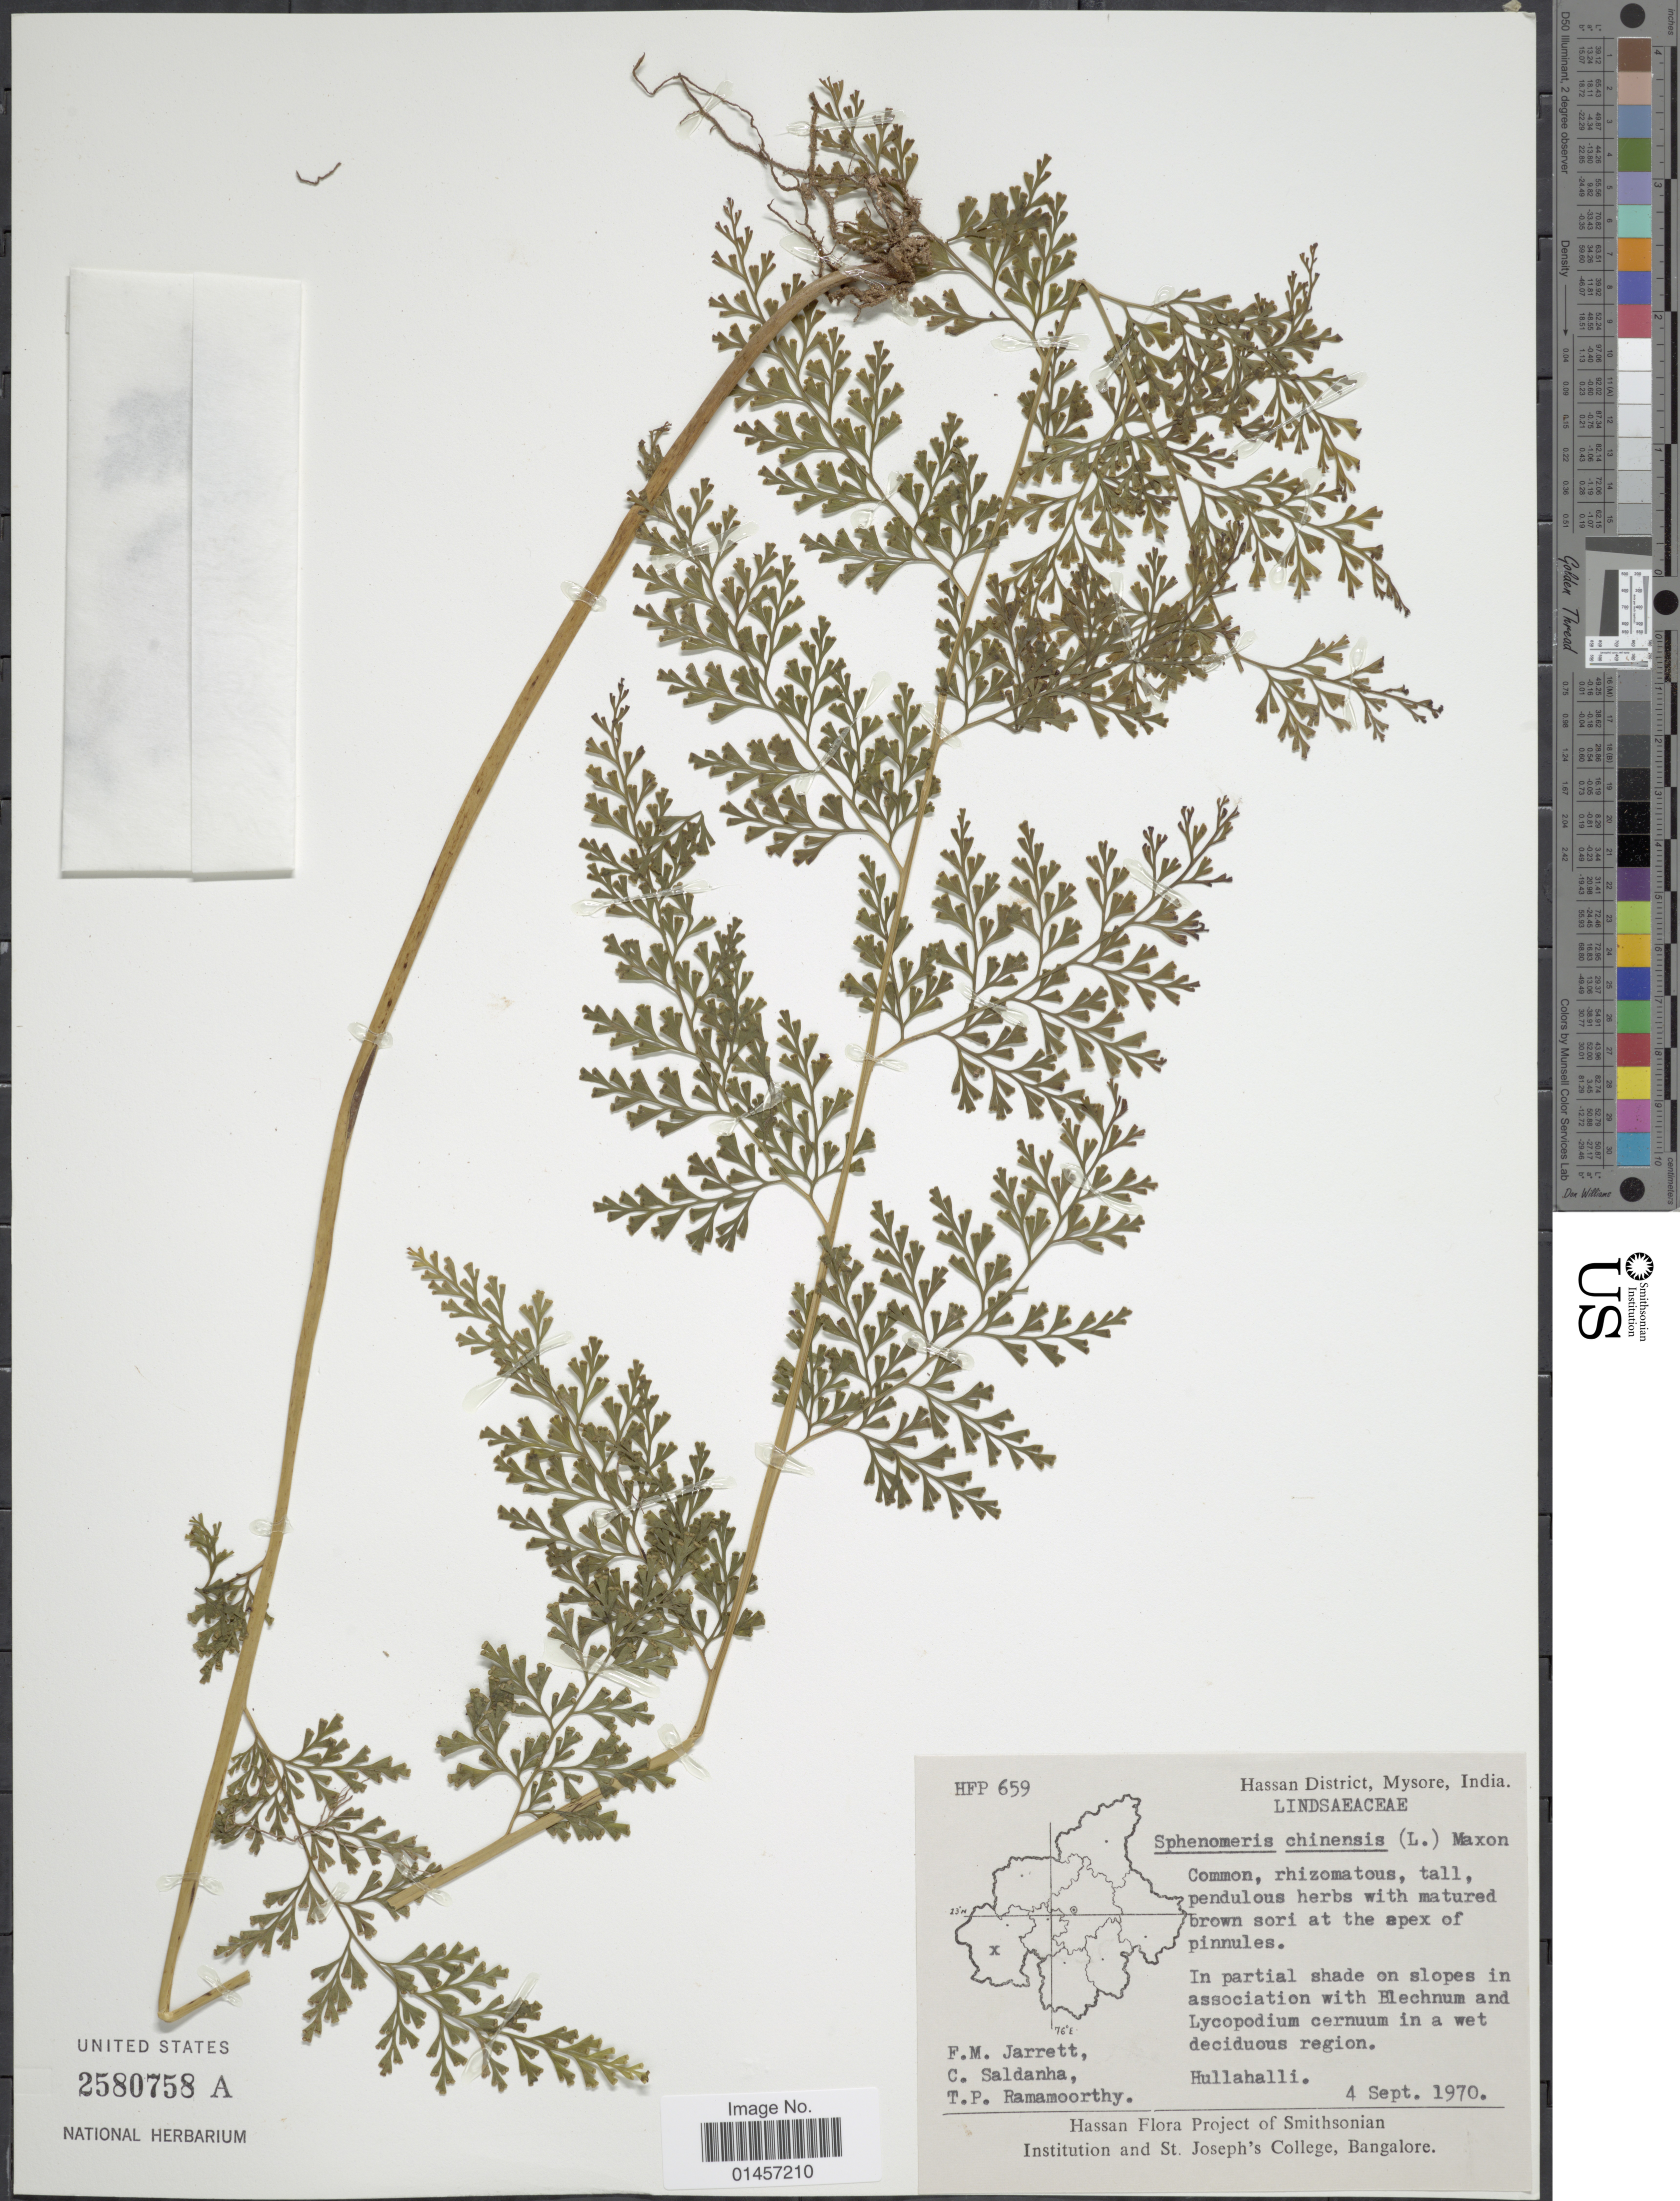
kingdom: Plantae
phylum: Tracheophyta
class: Polypodiopsida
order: Polypodiales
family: Lindsaeaceae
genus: Sphenomeris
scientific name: Sphenomeris chinensis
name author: (L.) Maxon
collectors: F. M. Jarrett, C. Saldanha & T. P. Ramamoorthy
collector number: HFP659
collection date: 1970-09-04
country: India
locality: Hassan District, Mysore, India, Hullahalli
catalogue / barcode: US 2580758A